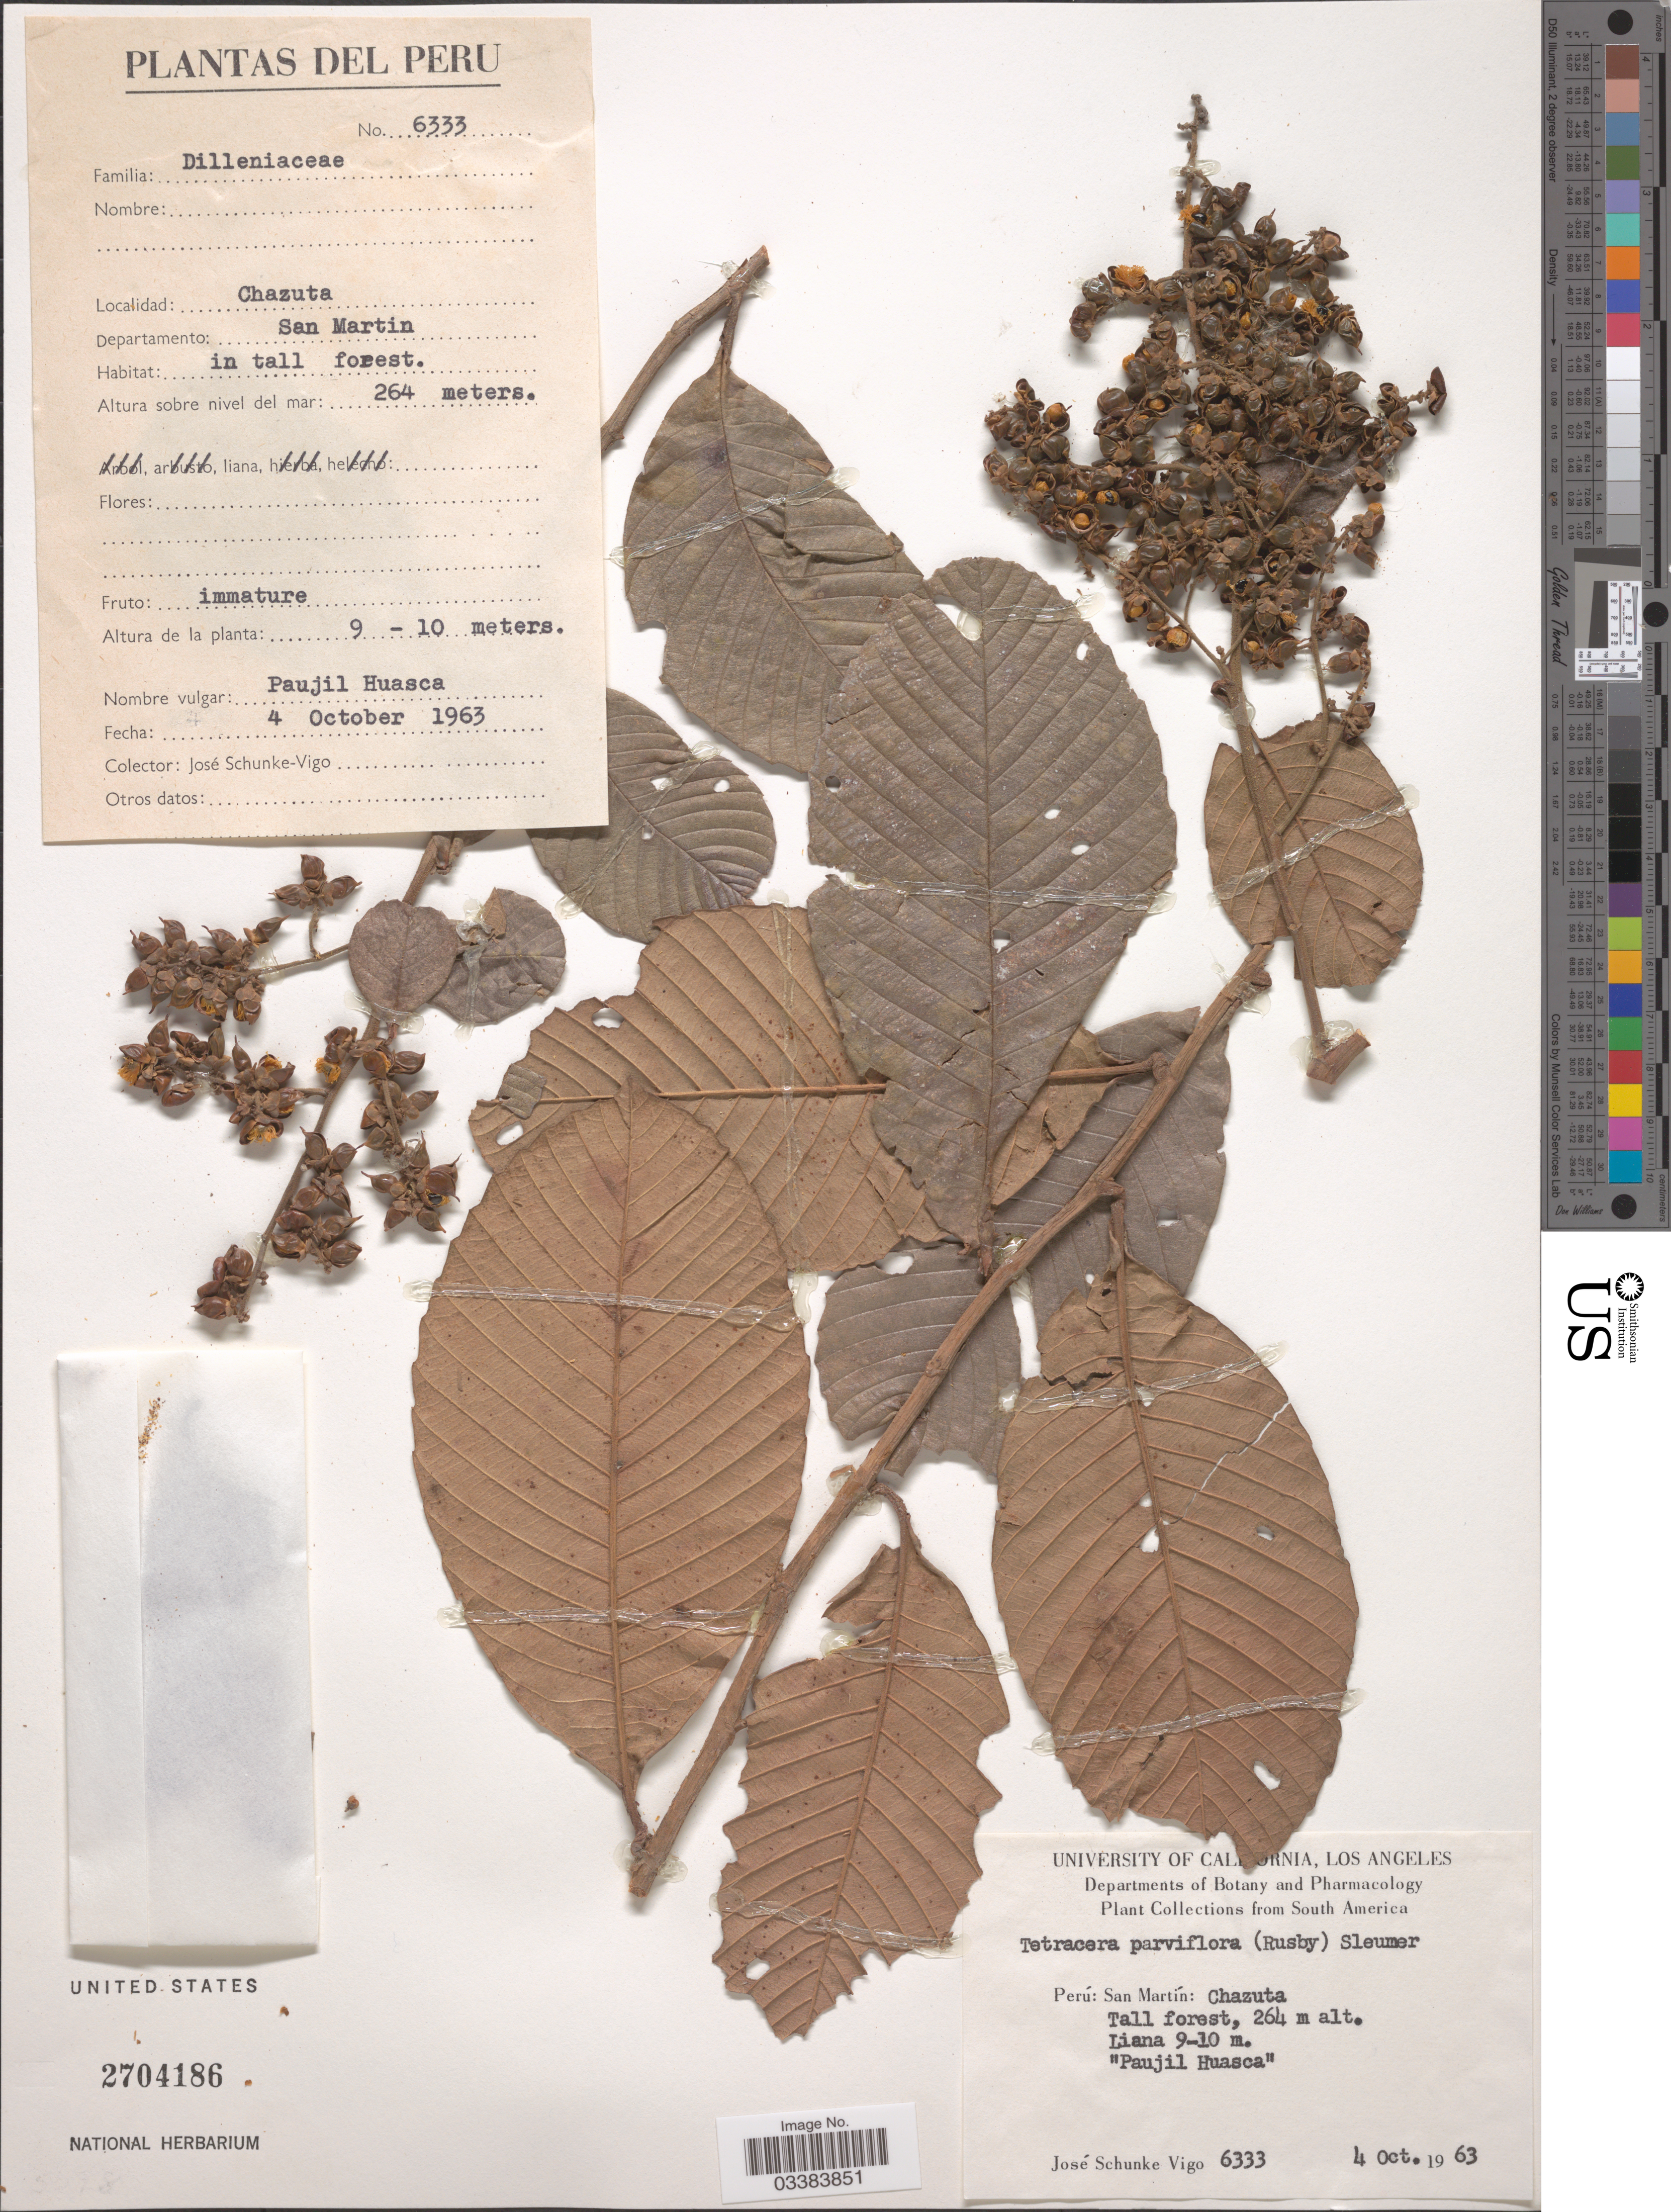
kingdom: Plantae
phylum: Tracheophyta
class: Magnoliopsida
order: Dilleniales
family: Dilleniaceae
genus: Tetracera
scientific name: Tetracera parviflora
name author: (Rusby) Sleumer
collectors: J. Schunke Vigo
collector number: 6333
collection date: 1963-10-04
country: Peru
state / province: San Martín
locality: Chazuta. Departamento San Martin.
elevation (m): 264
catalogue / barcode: US 2704186